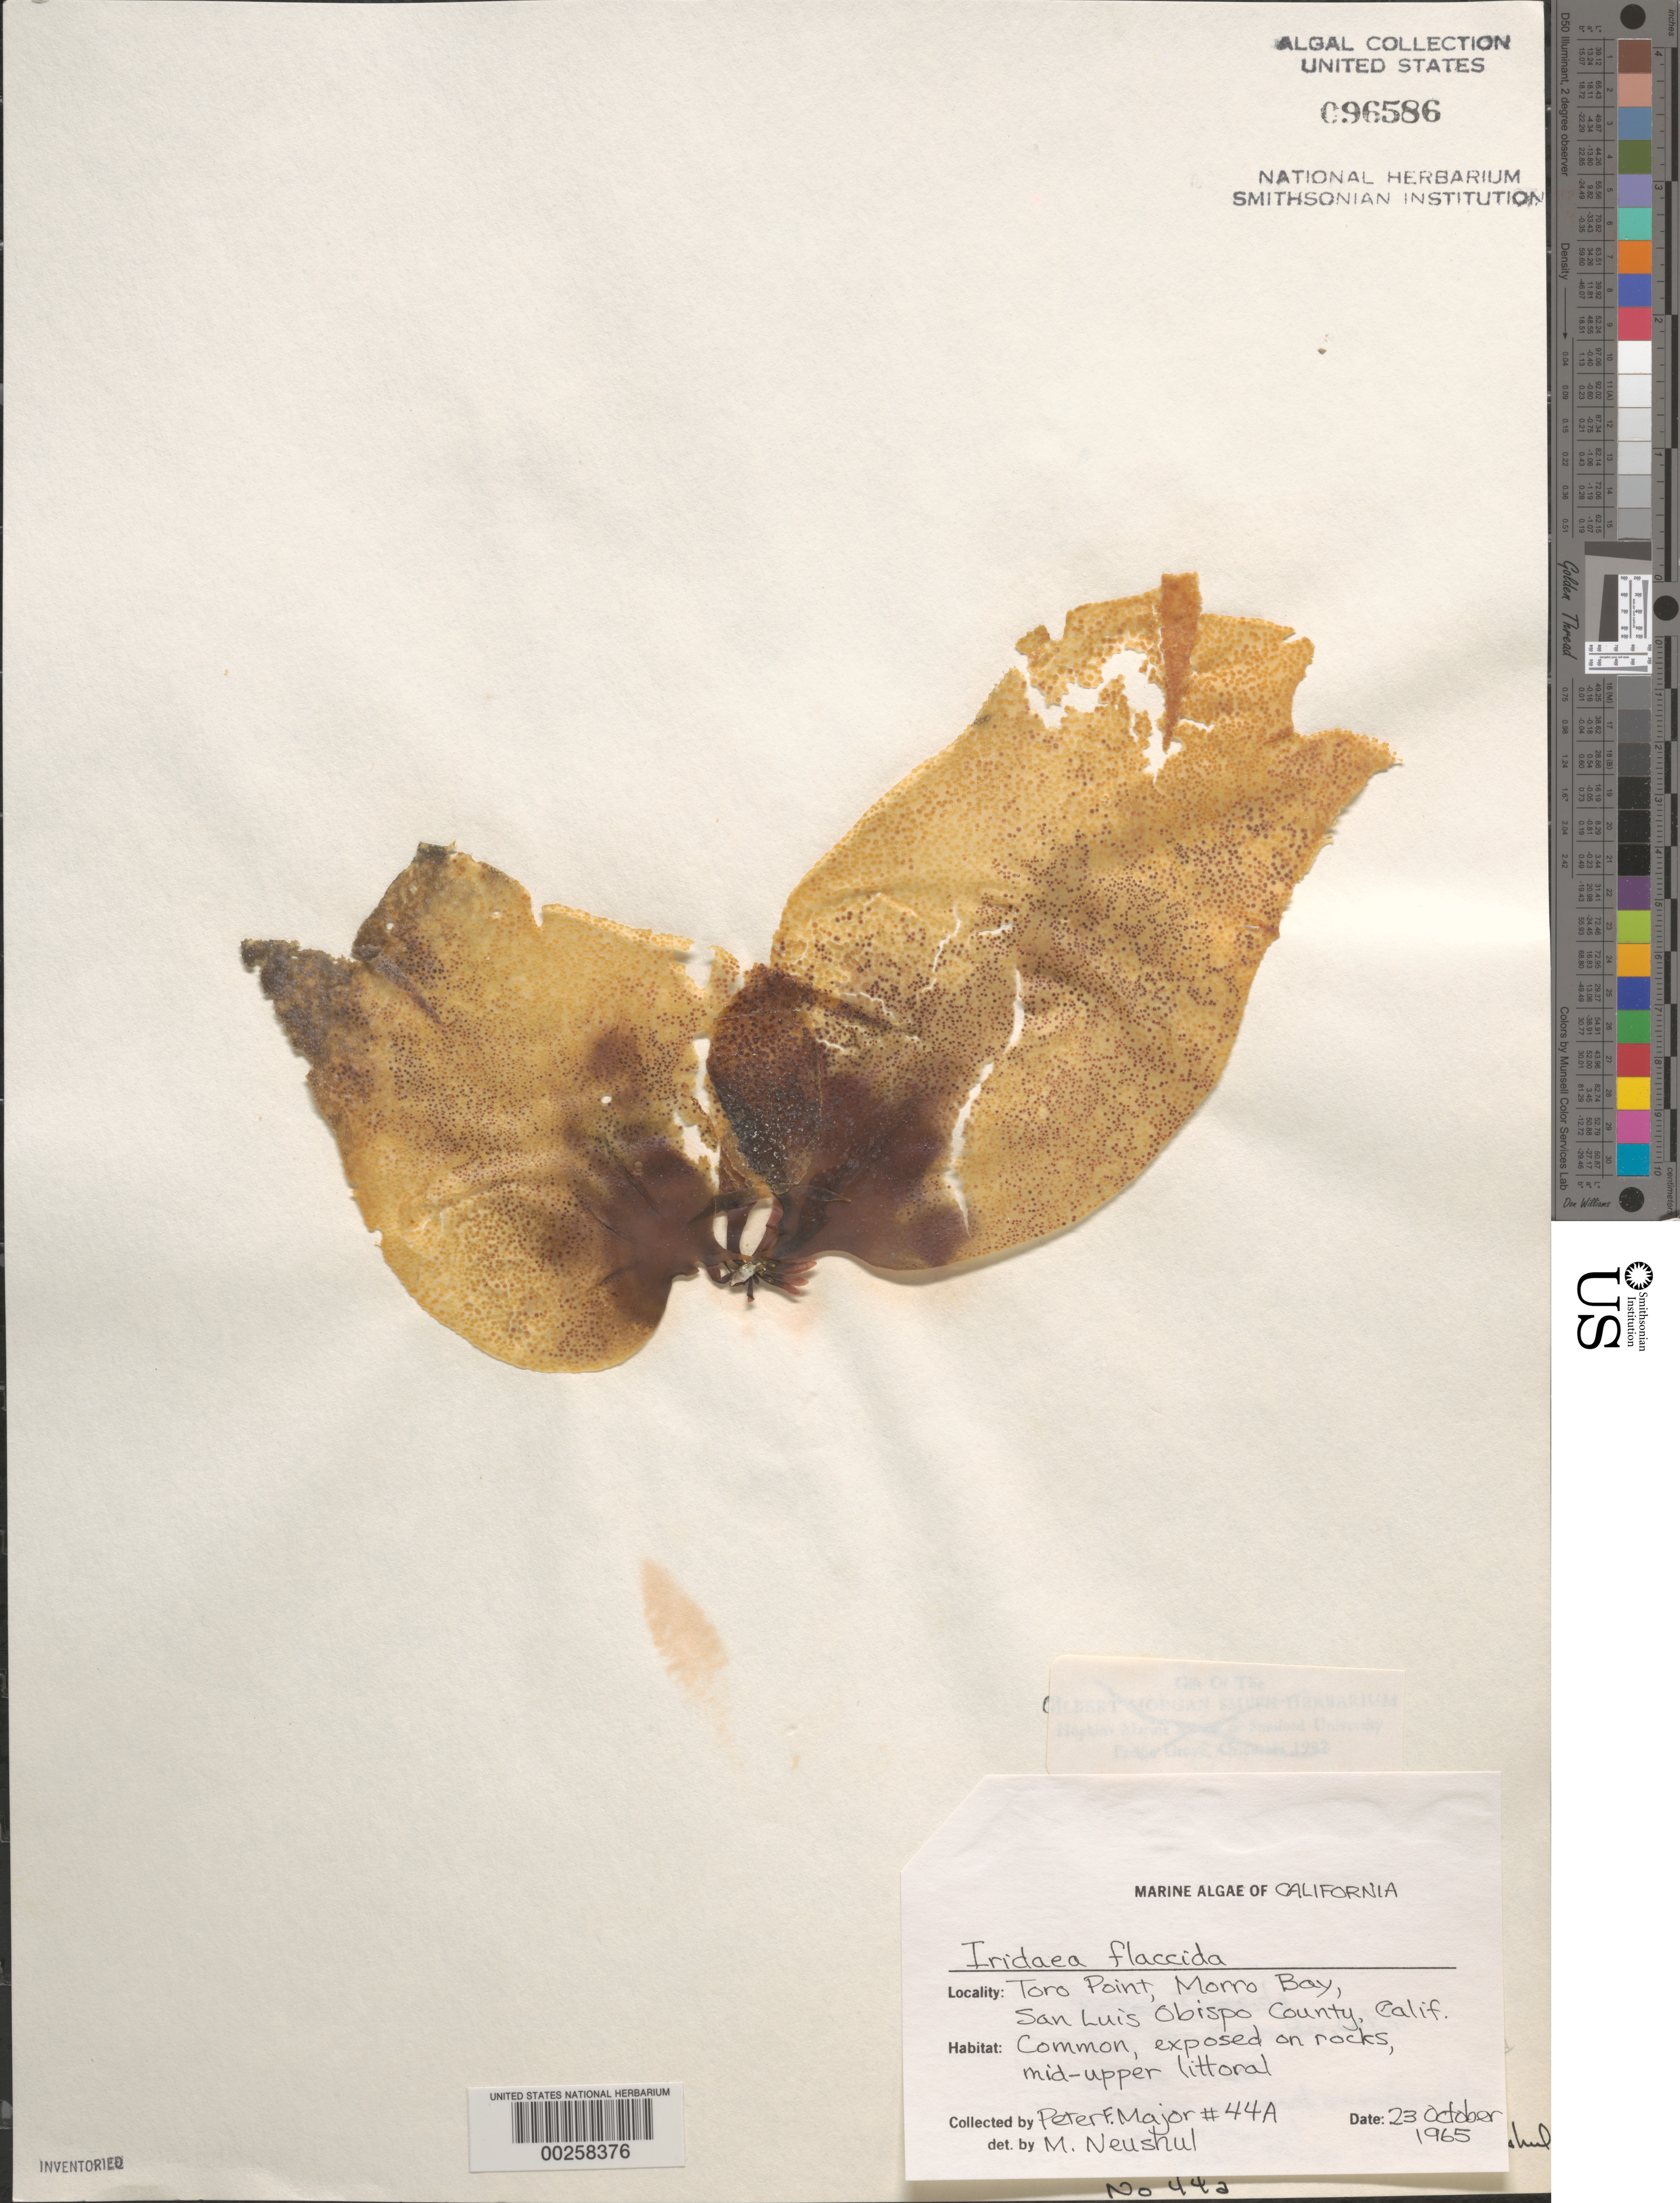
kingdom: Plantae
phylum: Rhodophyta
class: Florideophyceae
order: Gigartinales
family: Gigartinaceae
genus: Mazzaella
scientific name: Mazzaella flaccida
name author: (Setchell & N.L. Gardner) Fredericq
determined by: Algae name updating Project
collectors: P. Major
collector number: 44a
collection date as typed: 23 Oct 1965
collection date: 1965-10-23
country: United States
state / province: California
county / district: San Luis Obispo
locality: Toro Point, Morro Bay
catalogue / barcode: US 96586